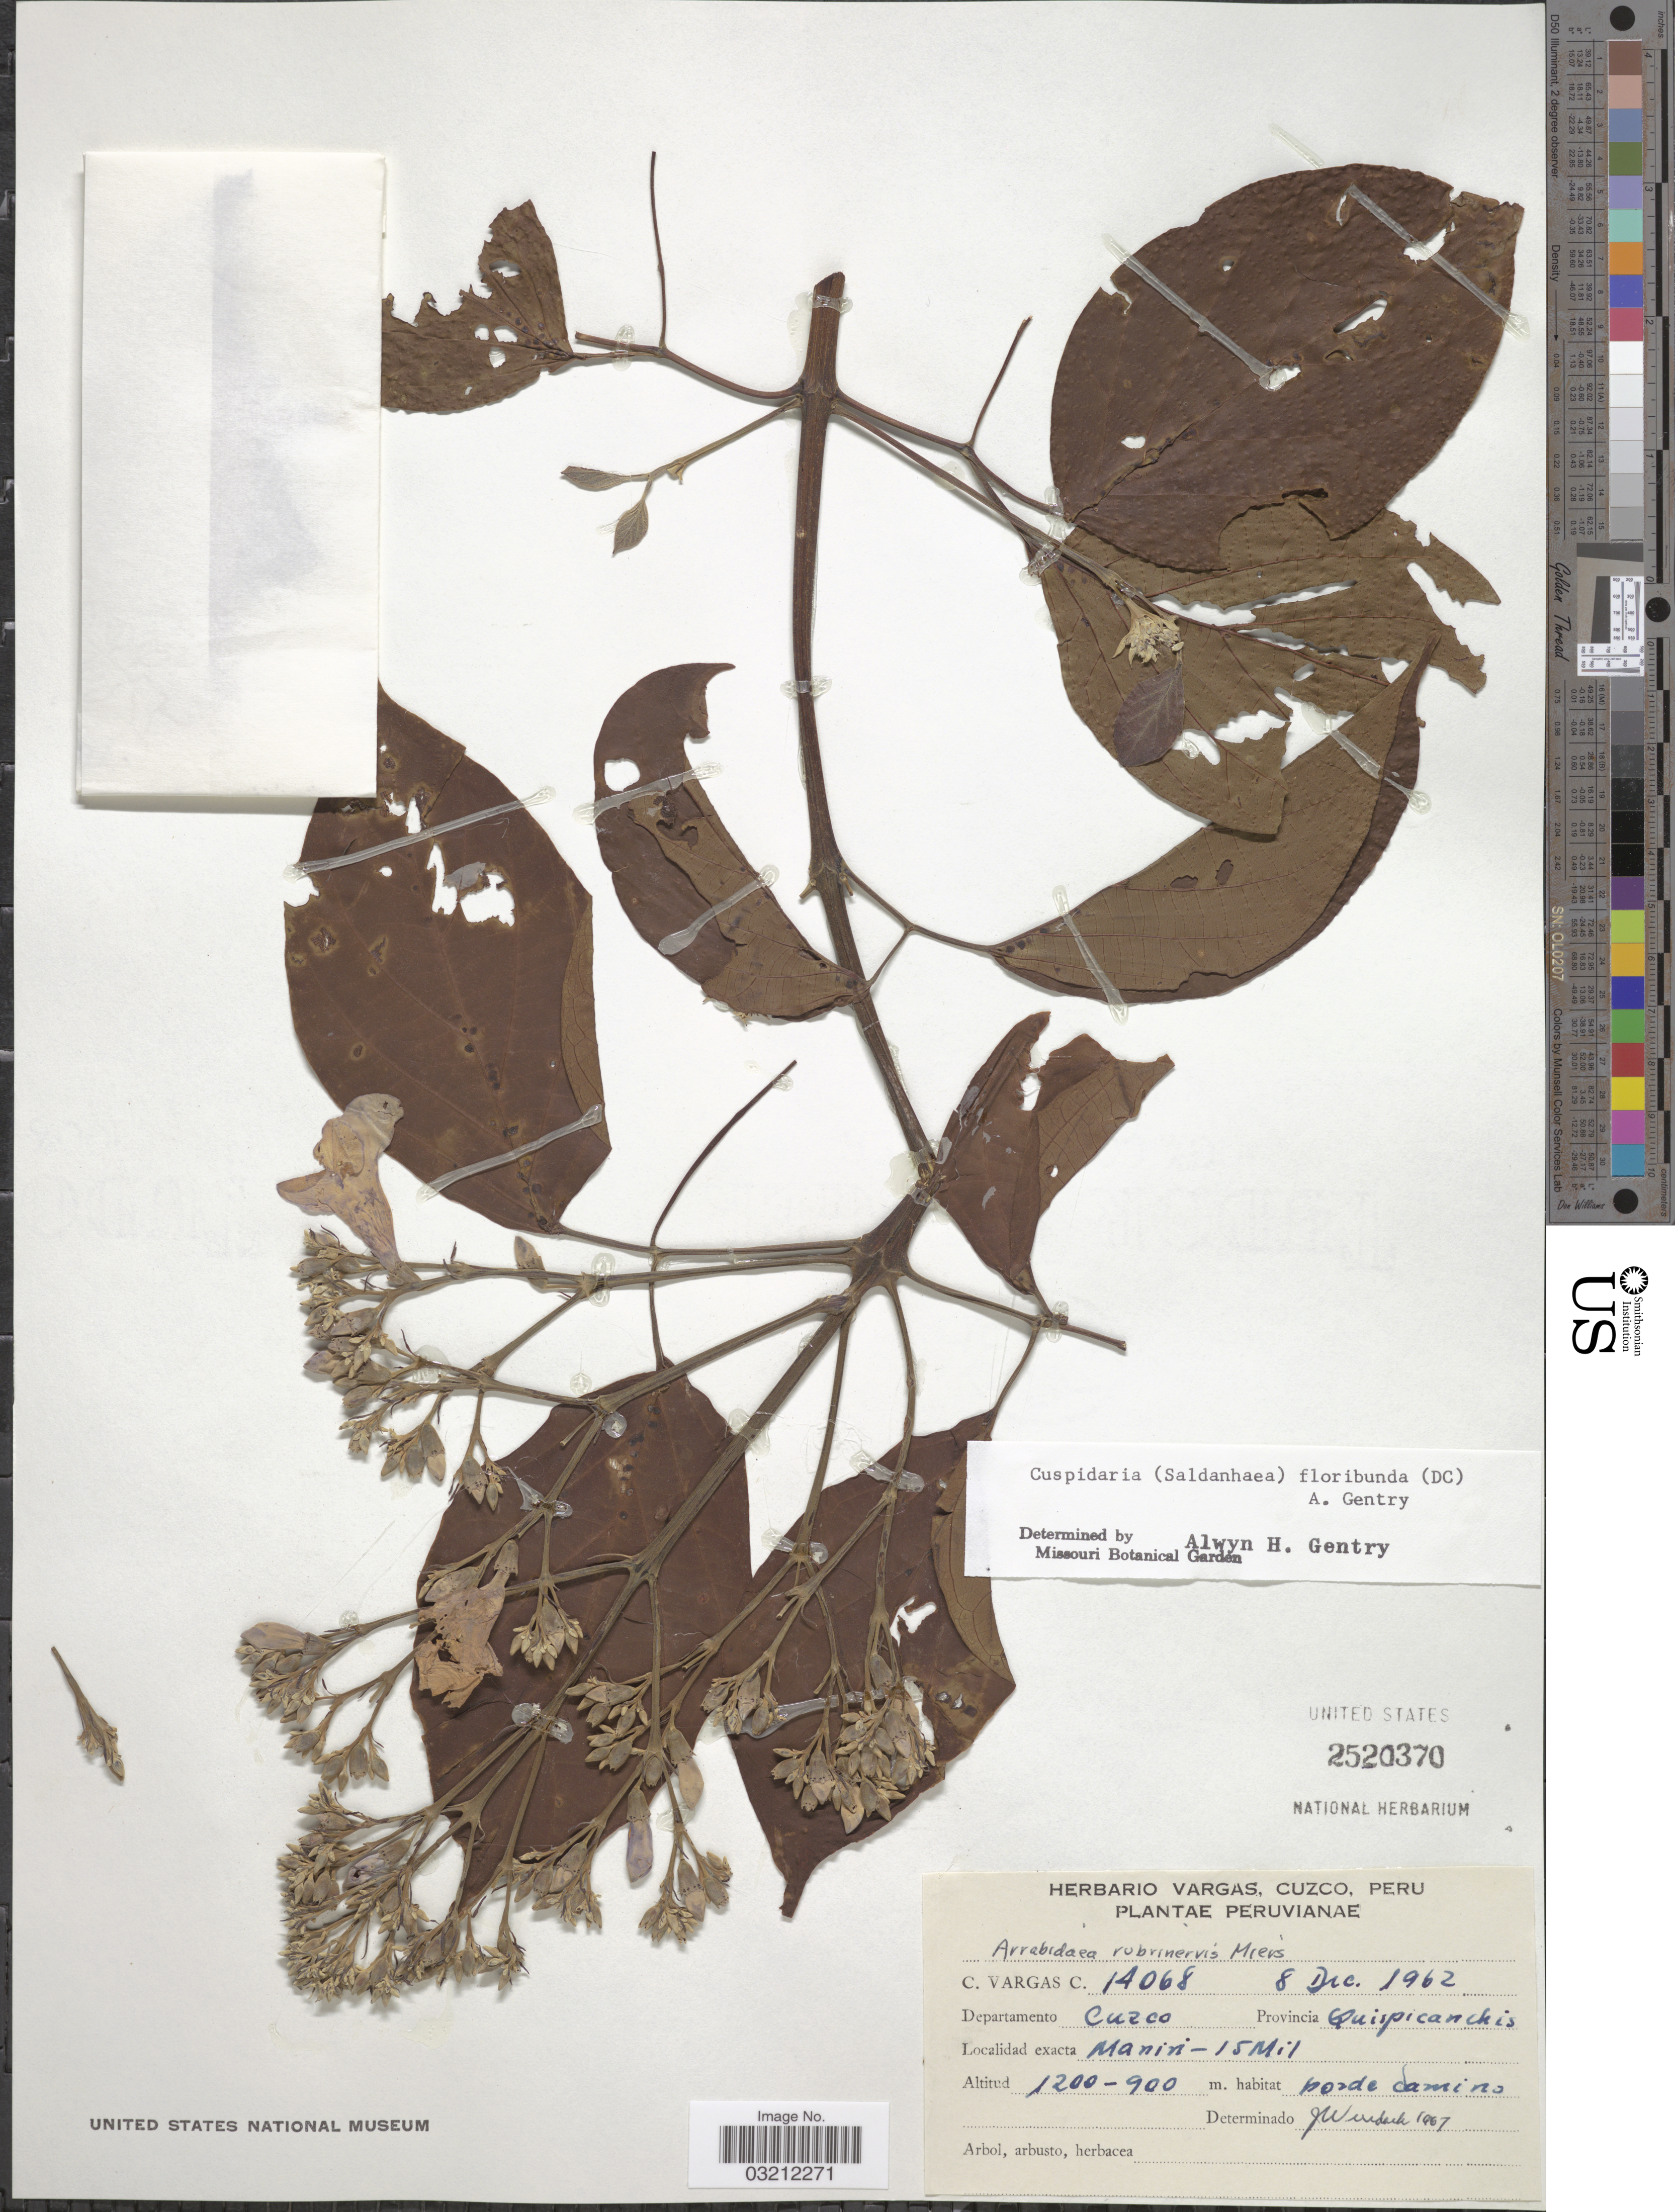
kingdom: Plantae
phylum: Tracheophyta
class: Magnoliopsida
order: Lamiales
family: Bignoniaceae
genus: Cuspidaria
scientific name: Cuspidaria floribunda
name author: (A. DC.) A.H. Gentry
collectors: C. Vargas Calderón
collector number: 14068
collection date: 1962-12-08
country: Peru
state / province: Cusco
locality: Departamento Cuzco, Provincia Quispicanchis. Maniri [Mnaire] - 15 Mil.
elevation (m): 900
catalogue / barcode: US 2520370